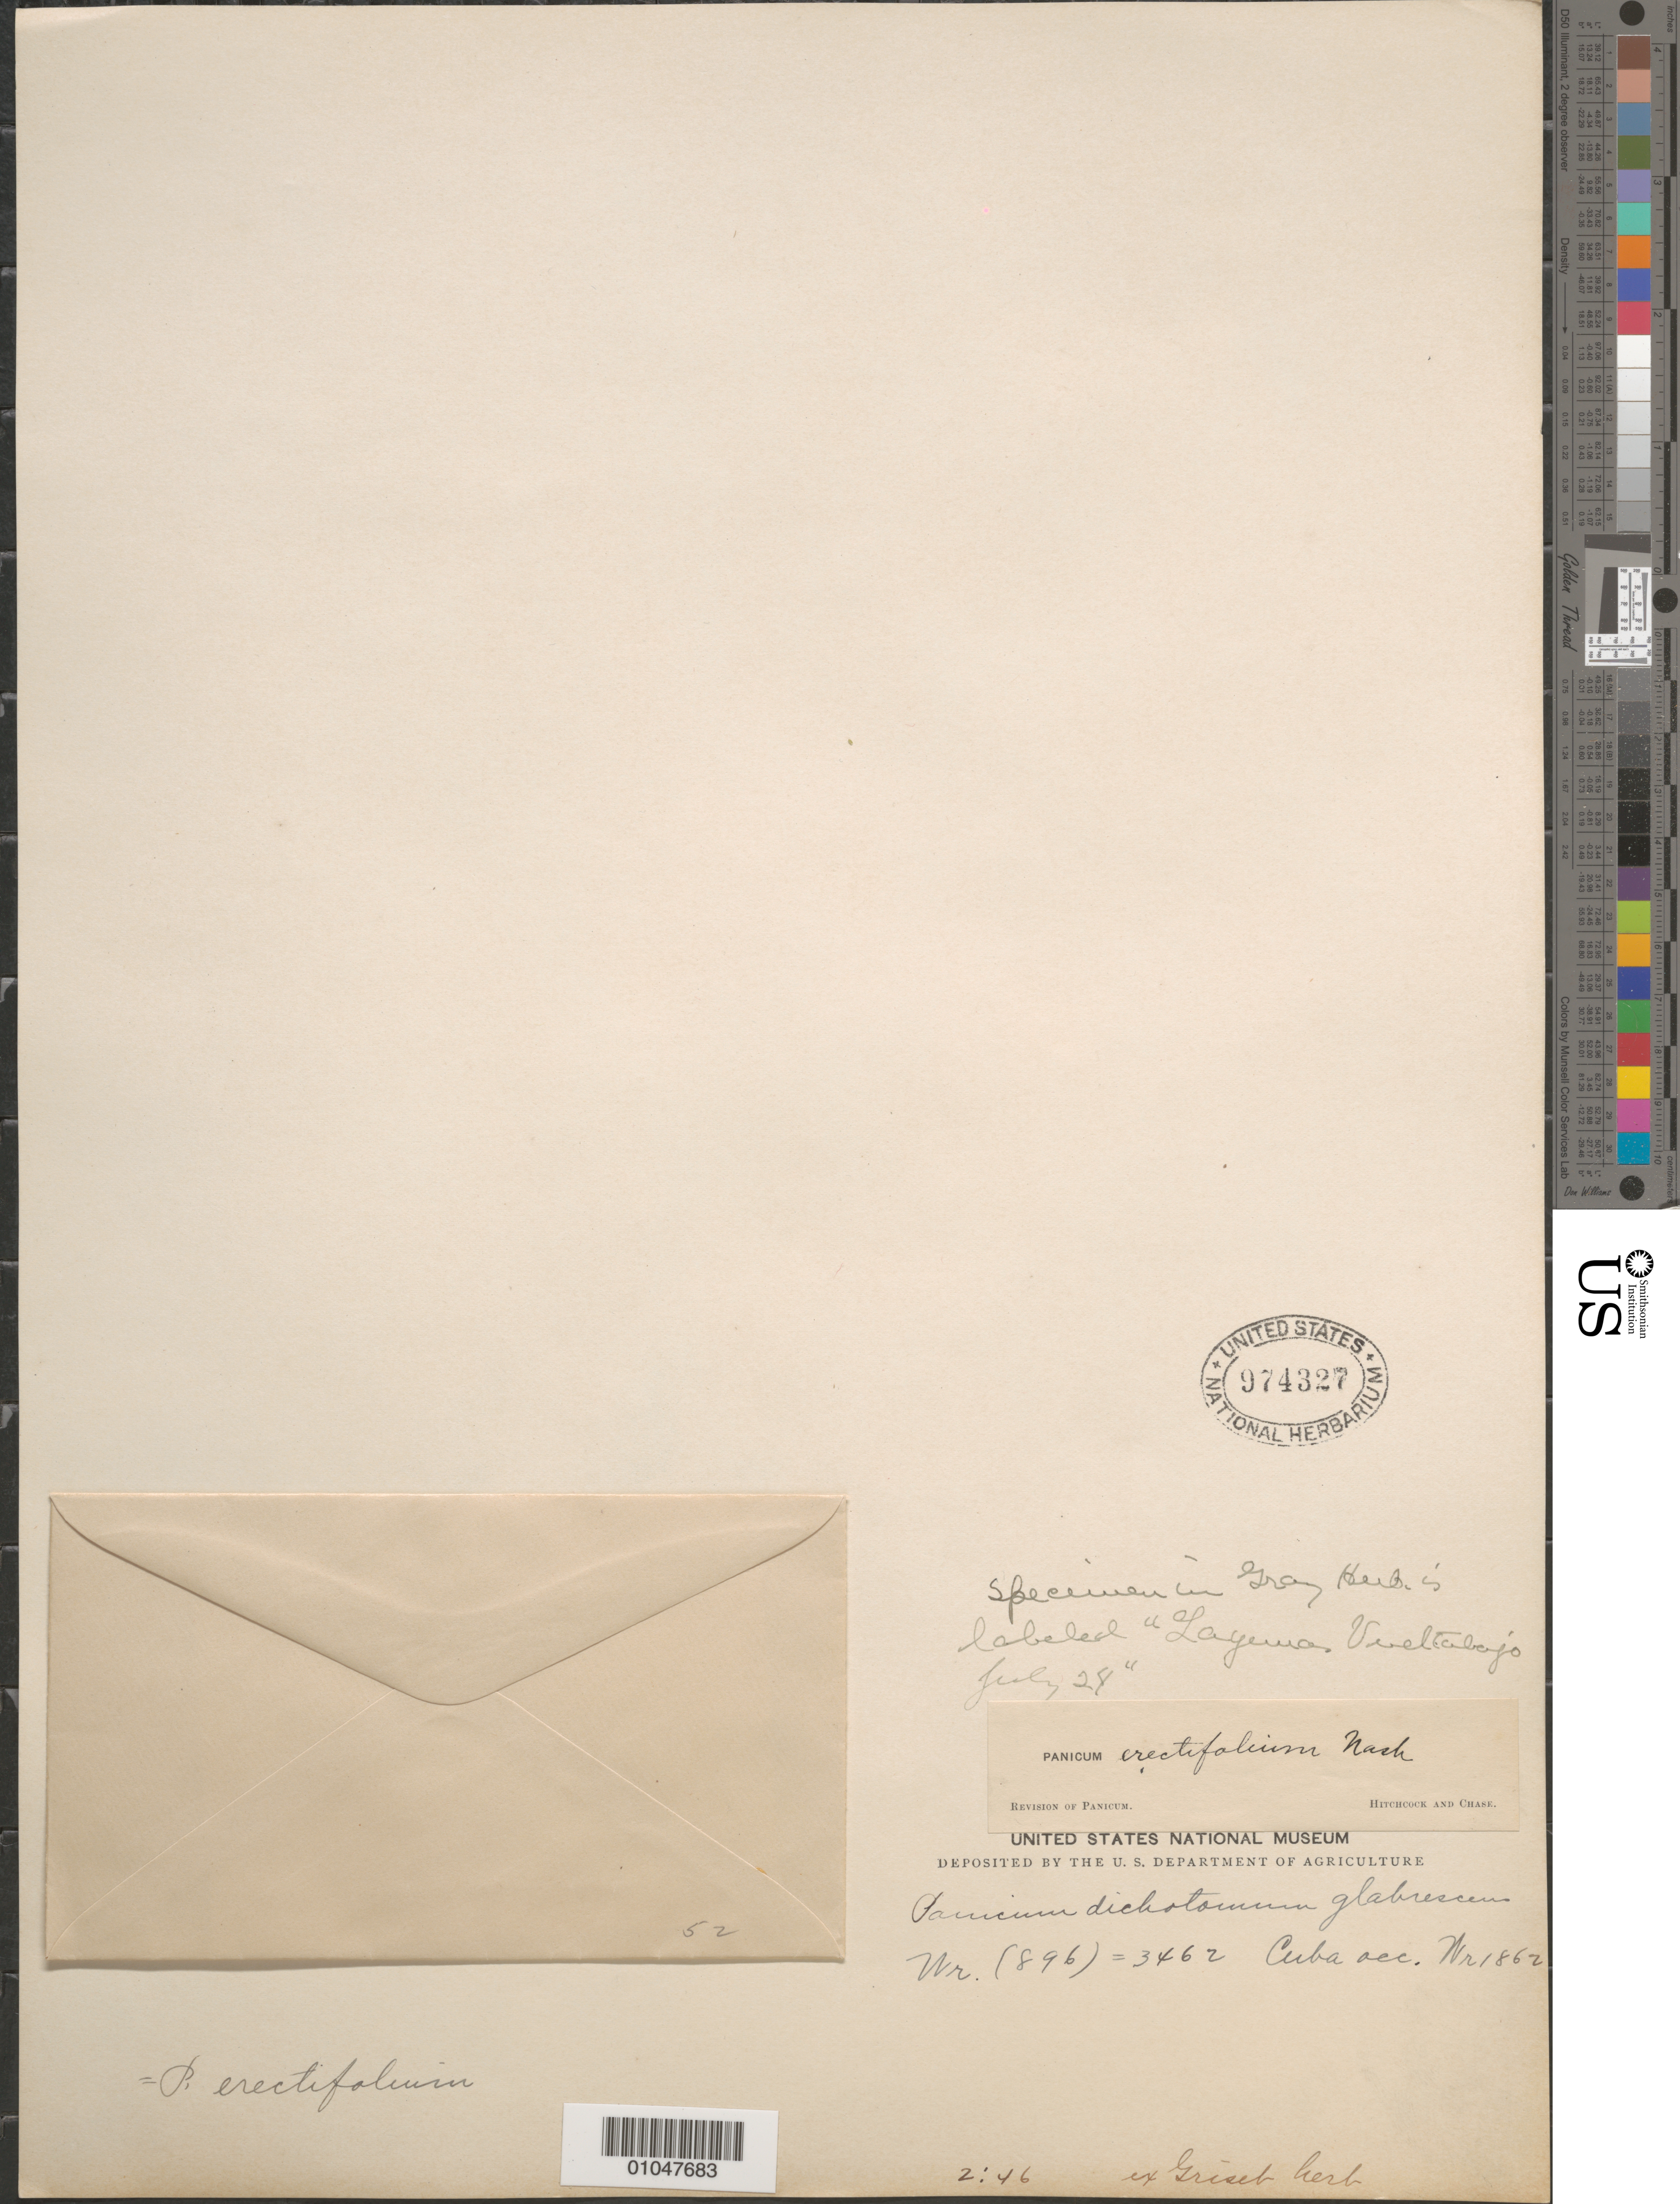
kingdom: Plantae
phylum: Tracheophyta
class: Liliopsida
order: Poales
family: Poaceae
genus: Panicum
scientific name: Panicum erectifolium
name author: Nash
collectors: C. Wright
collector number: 3462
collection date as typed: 1862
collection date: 1862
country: Cuba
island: Cuba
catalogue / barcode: US 974327